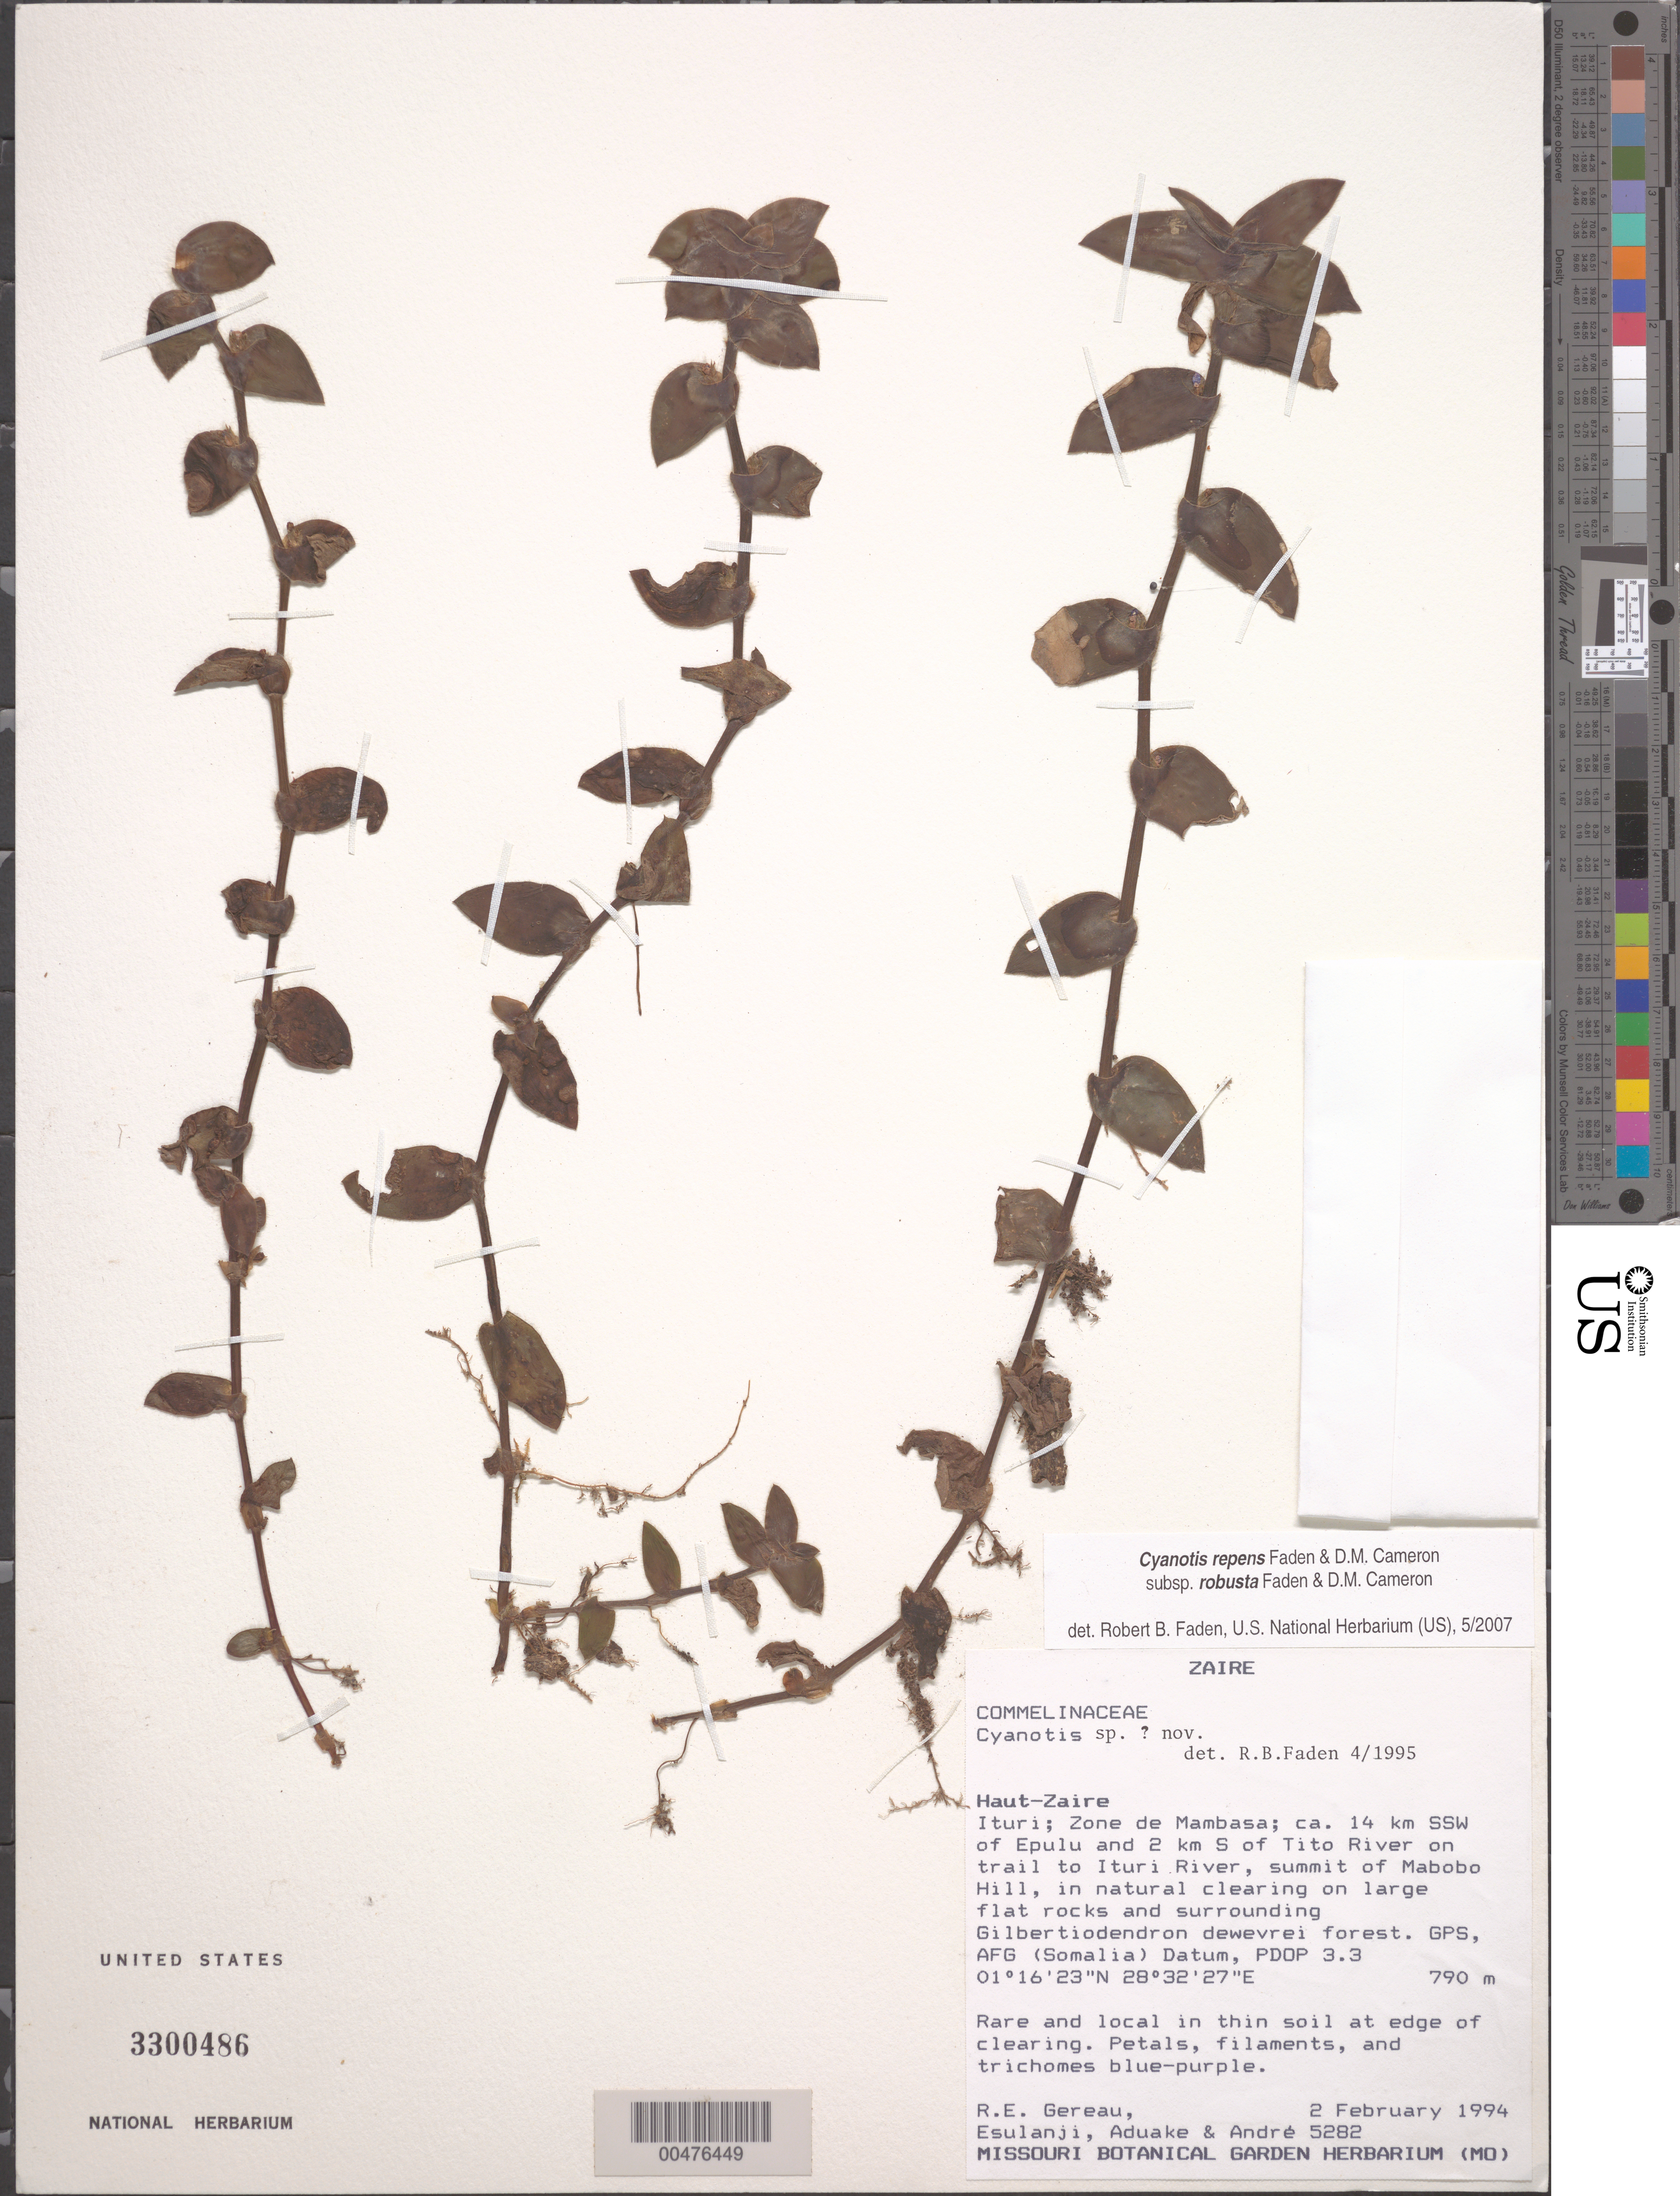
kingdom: Plantae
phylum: Tracheophyta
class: Liliopsida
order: Commelinales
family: Commelinaceae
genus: Cyanotis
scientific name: Cyanotis repens subsp. robusta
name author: Faden & D.M. Cameron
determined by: Faden, Robert B., (US), Smithsonian Institution - National Museum of Natural History (UNITED STATES)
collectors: R. E. Gereau, -. Esulanji, -- Aduake & André, --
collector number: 2089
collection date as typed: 02 Feb 1994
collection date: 1994-02-02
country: Congo, Democratic Republic of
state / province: Nord-Kivu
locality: Ituri, mambasa, ssw of epulu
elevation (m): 790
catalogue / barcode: US 3300486